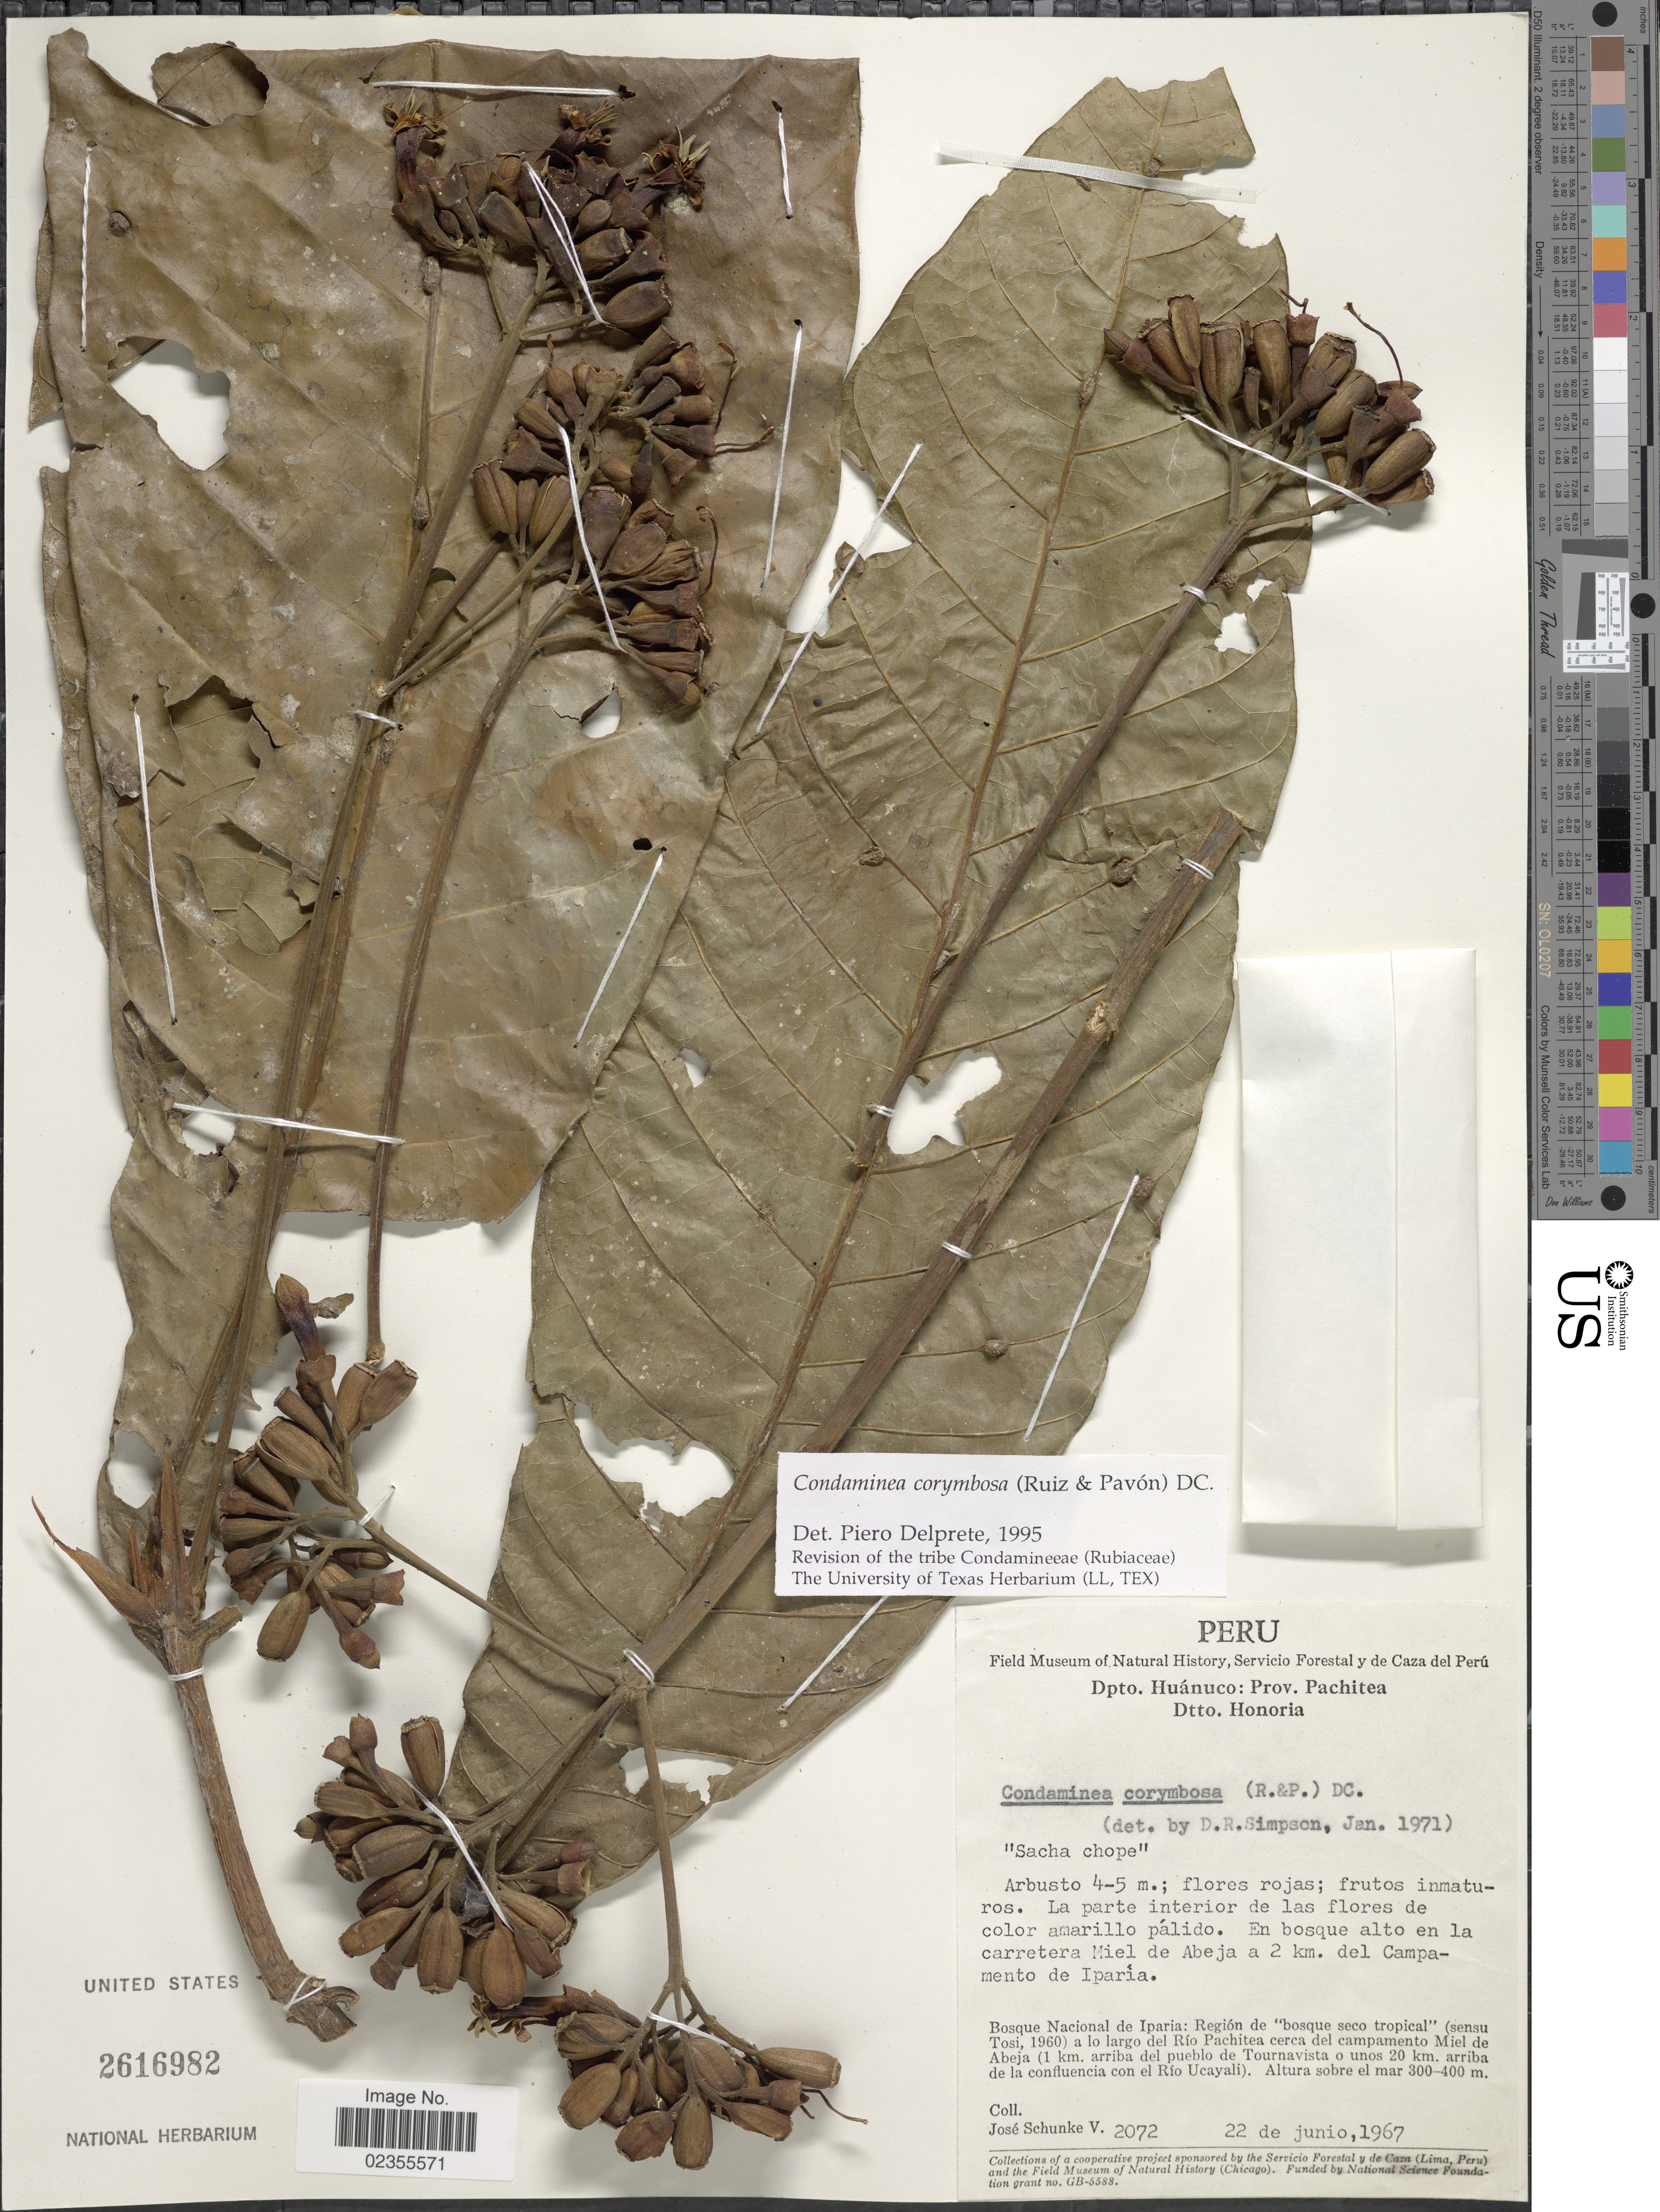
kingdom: Plantae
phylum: Tracheophyta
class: Magnoliopsida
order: Gentianales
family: Rubiaceae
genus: Condaminea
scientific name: Condaminea corymbosa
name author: (Ruiz & Pav.) DC.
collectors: J. Schunke Vigo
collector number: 2072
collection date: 1967-06-22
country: Peru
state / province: Huánuco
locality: Prov. Pachitea. Dtto. Honoria. Bosque Nacional de Iparia: Region de "bosque seco tropical" (sensu Tosi, 1960) a lo largo del Rio Pachitea cerca del campamento Miel de Abeja (1 km arriba del pueblo de Tournavista o unos 20 km. arriba de la confluencia con El Rio Uyacali). En bosque alto en la carretera Miel de Abeja a 2 km. del Campamento de Iparia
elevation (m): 300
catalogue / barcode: US 2616982